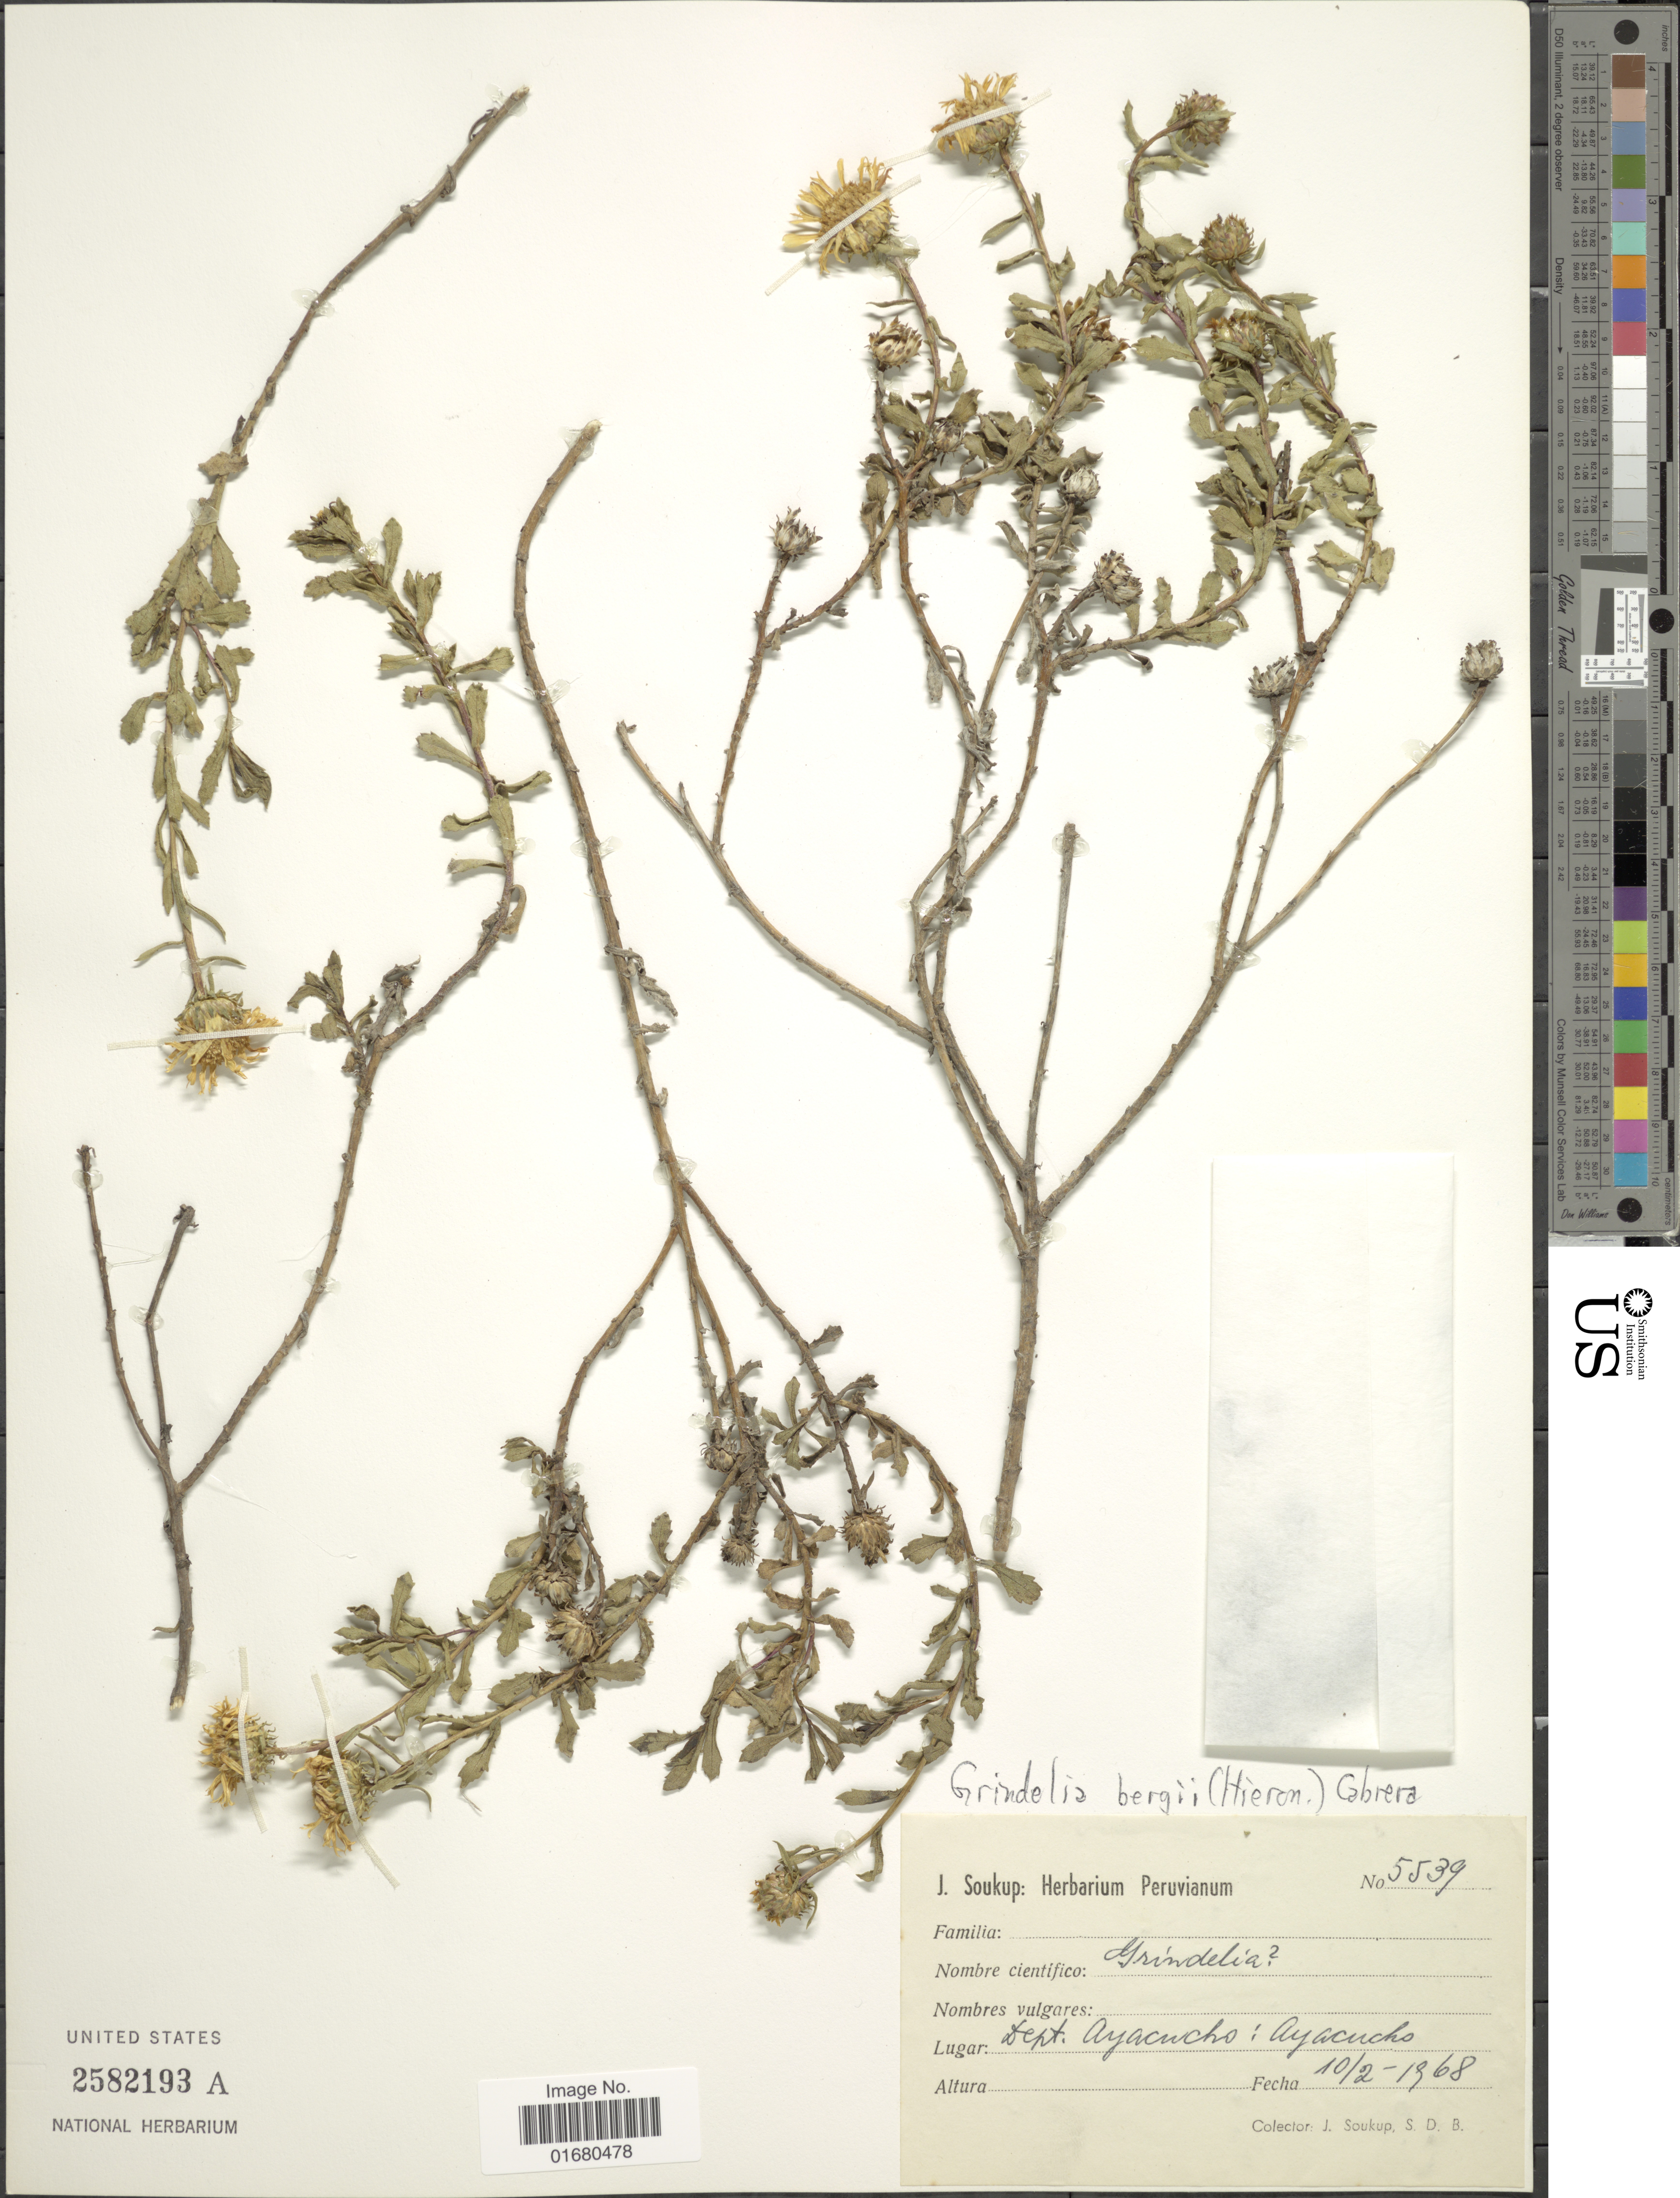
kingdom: Plantae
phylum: Tracheophyta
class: Magnoliopsida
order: Asterales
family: Asteraceae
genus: Grindelia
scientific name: Grindelia brachystephana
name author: Griseb.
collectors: J. Soukup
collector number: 5539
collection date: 1968-02-10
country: Peru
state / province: Ayacucho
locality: Dept. Ayacucho: Ayacucho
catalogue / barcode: US 2582193A